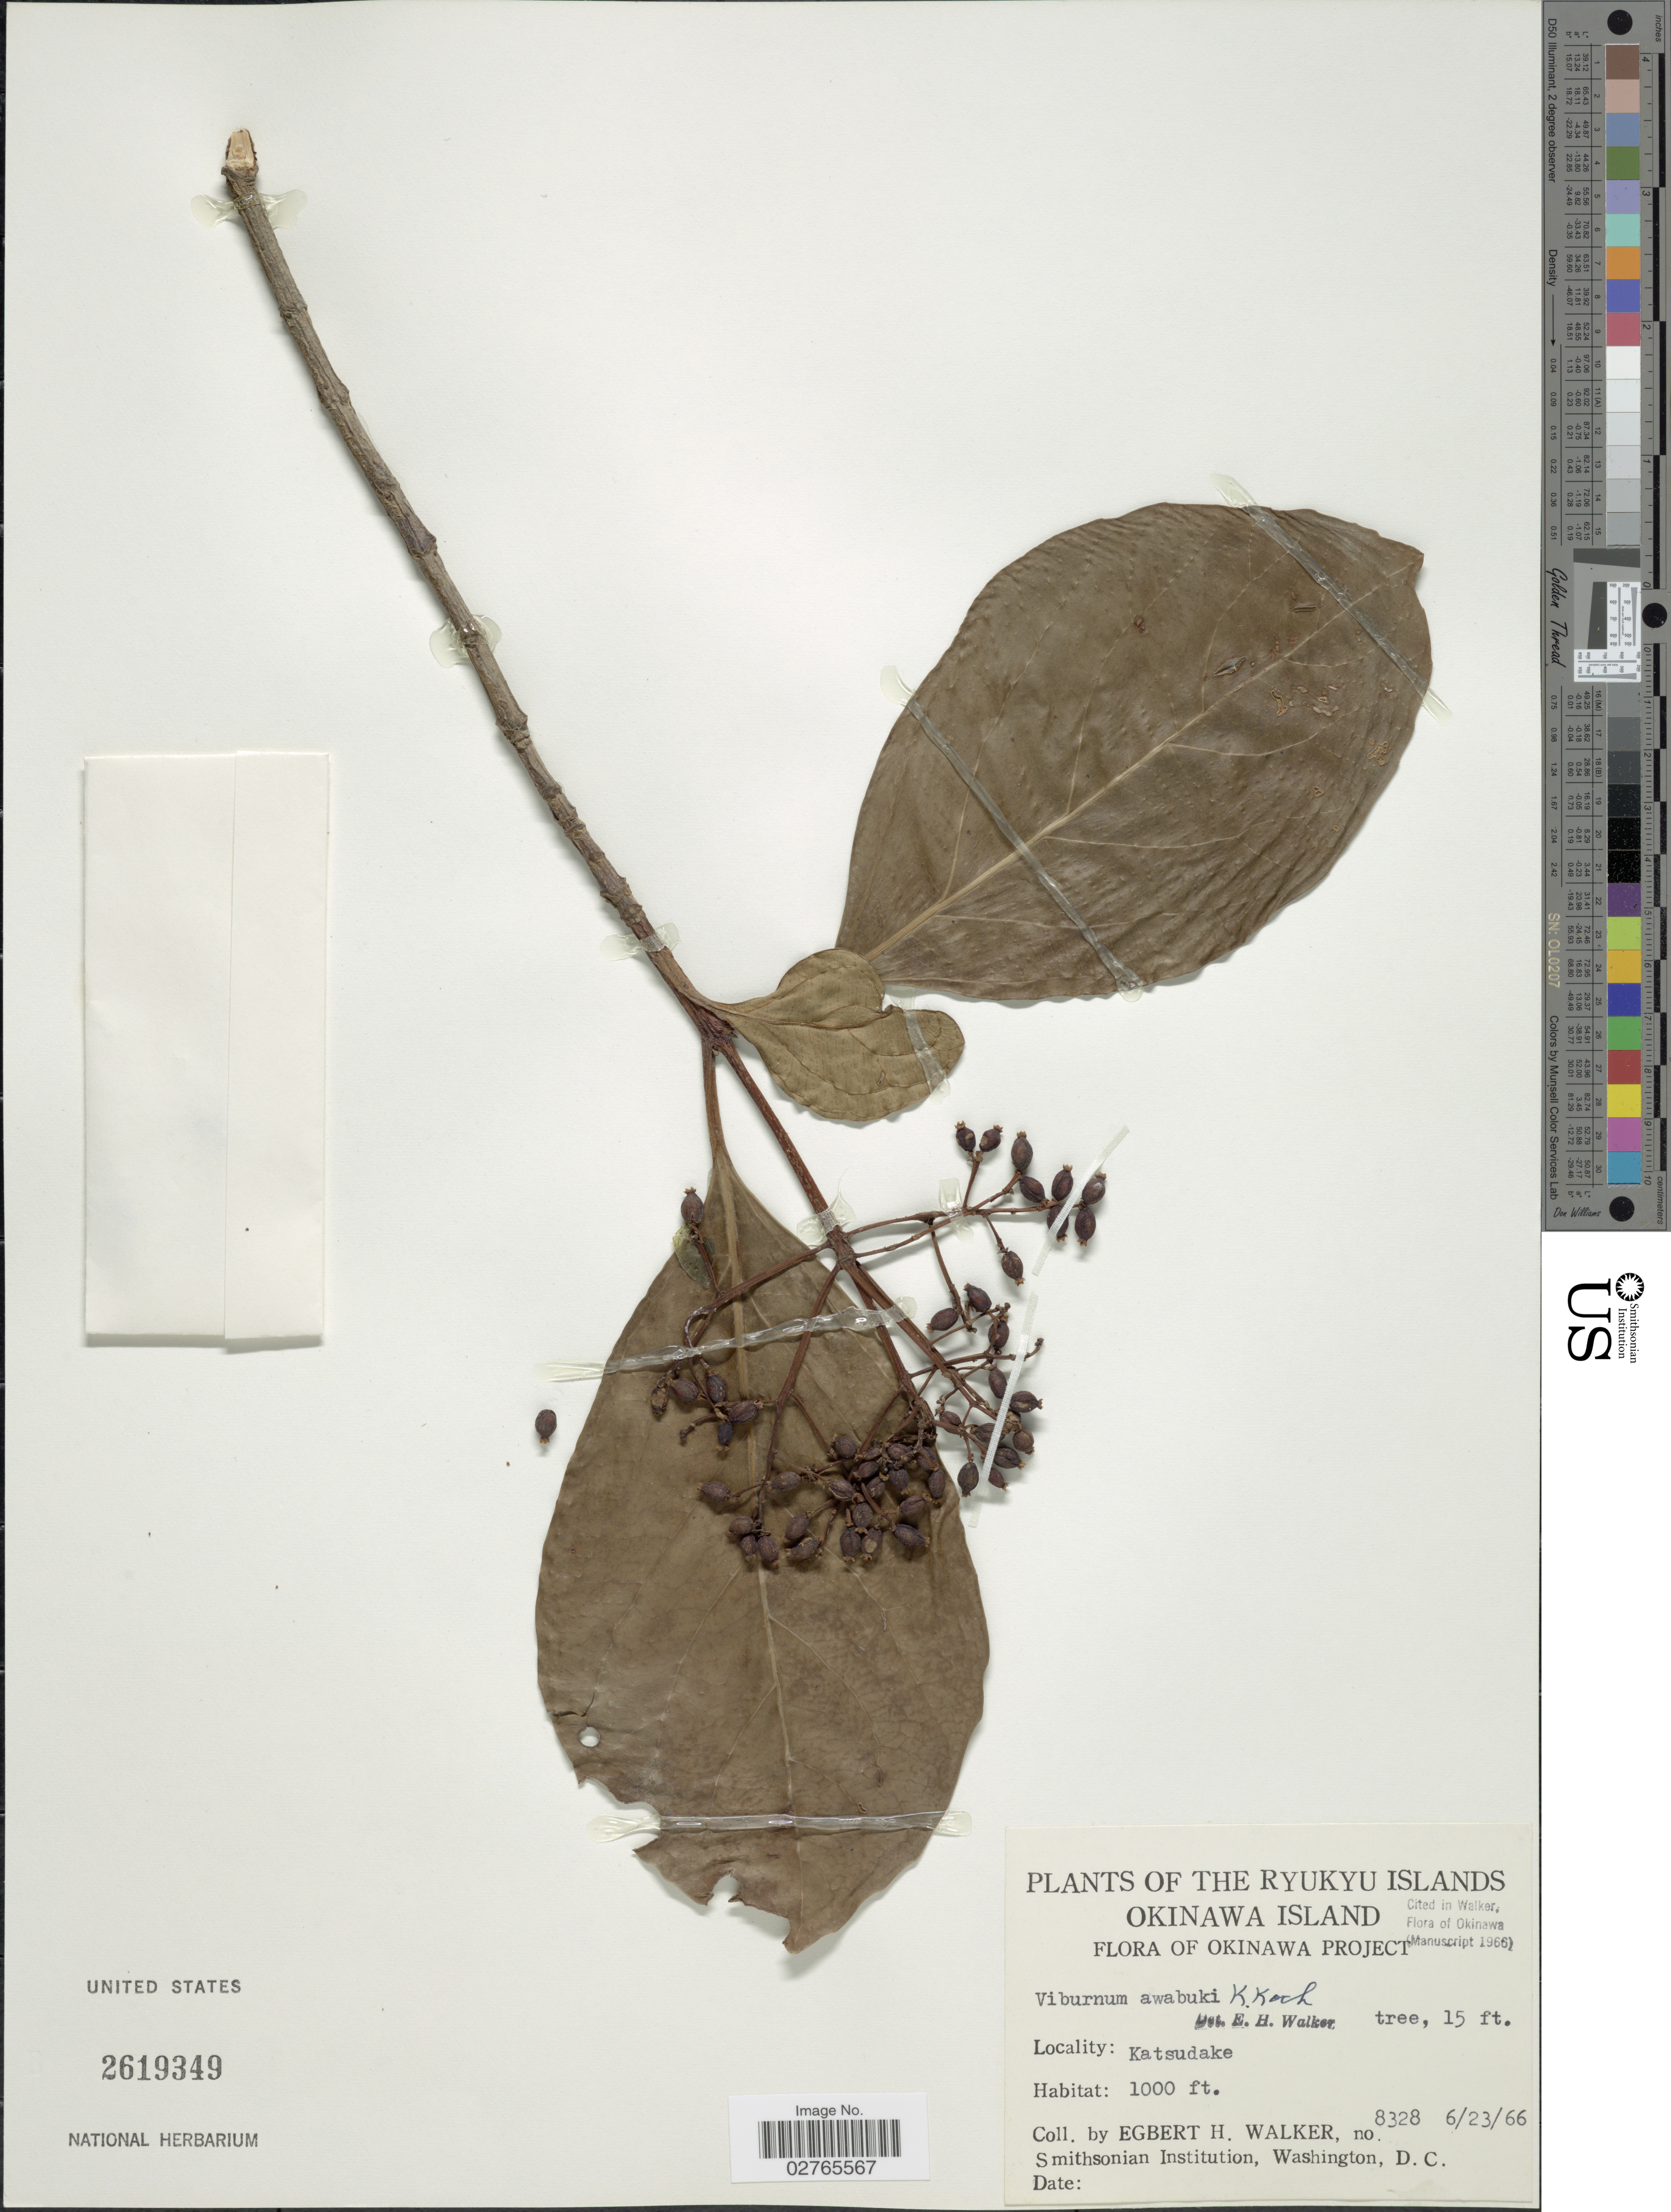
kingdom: Plantae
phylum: Tracheophyta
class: Magnoliopsida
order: Dipsacales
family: Viburnaceae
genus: Viburnum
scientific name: Viburnum awabuki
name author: K. Koch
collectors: E. H. Walker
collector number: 8328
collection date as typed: Transcribed d/m/y: 23/6/66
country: Japan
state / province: Okinawa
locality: The Ryukyu Islands. Okinawa Island. Okinawa Project. Katsudake.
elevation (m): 305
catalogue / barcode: US 2619349